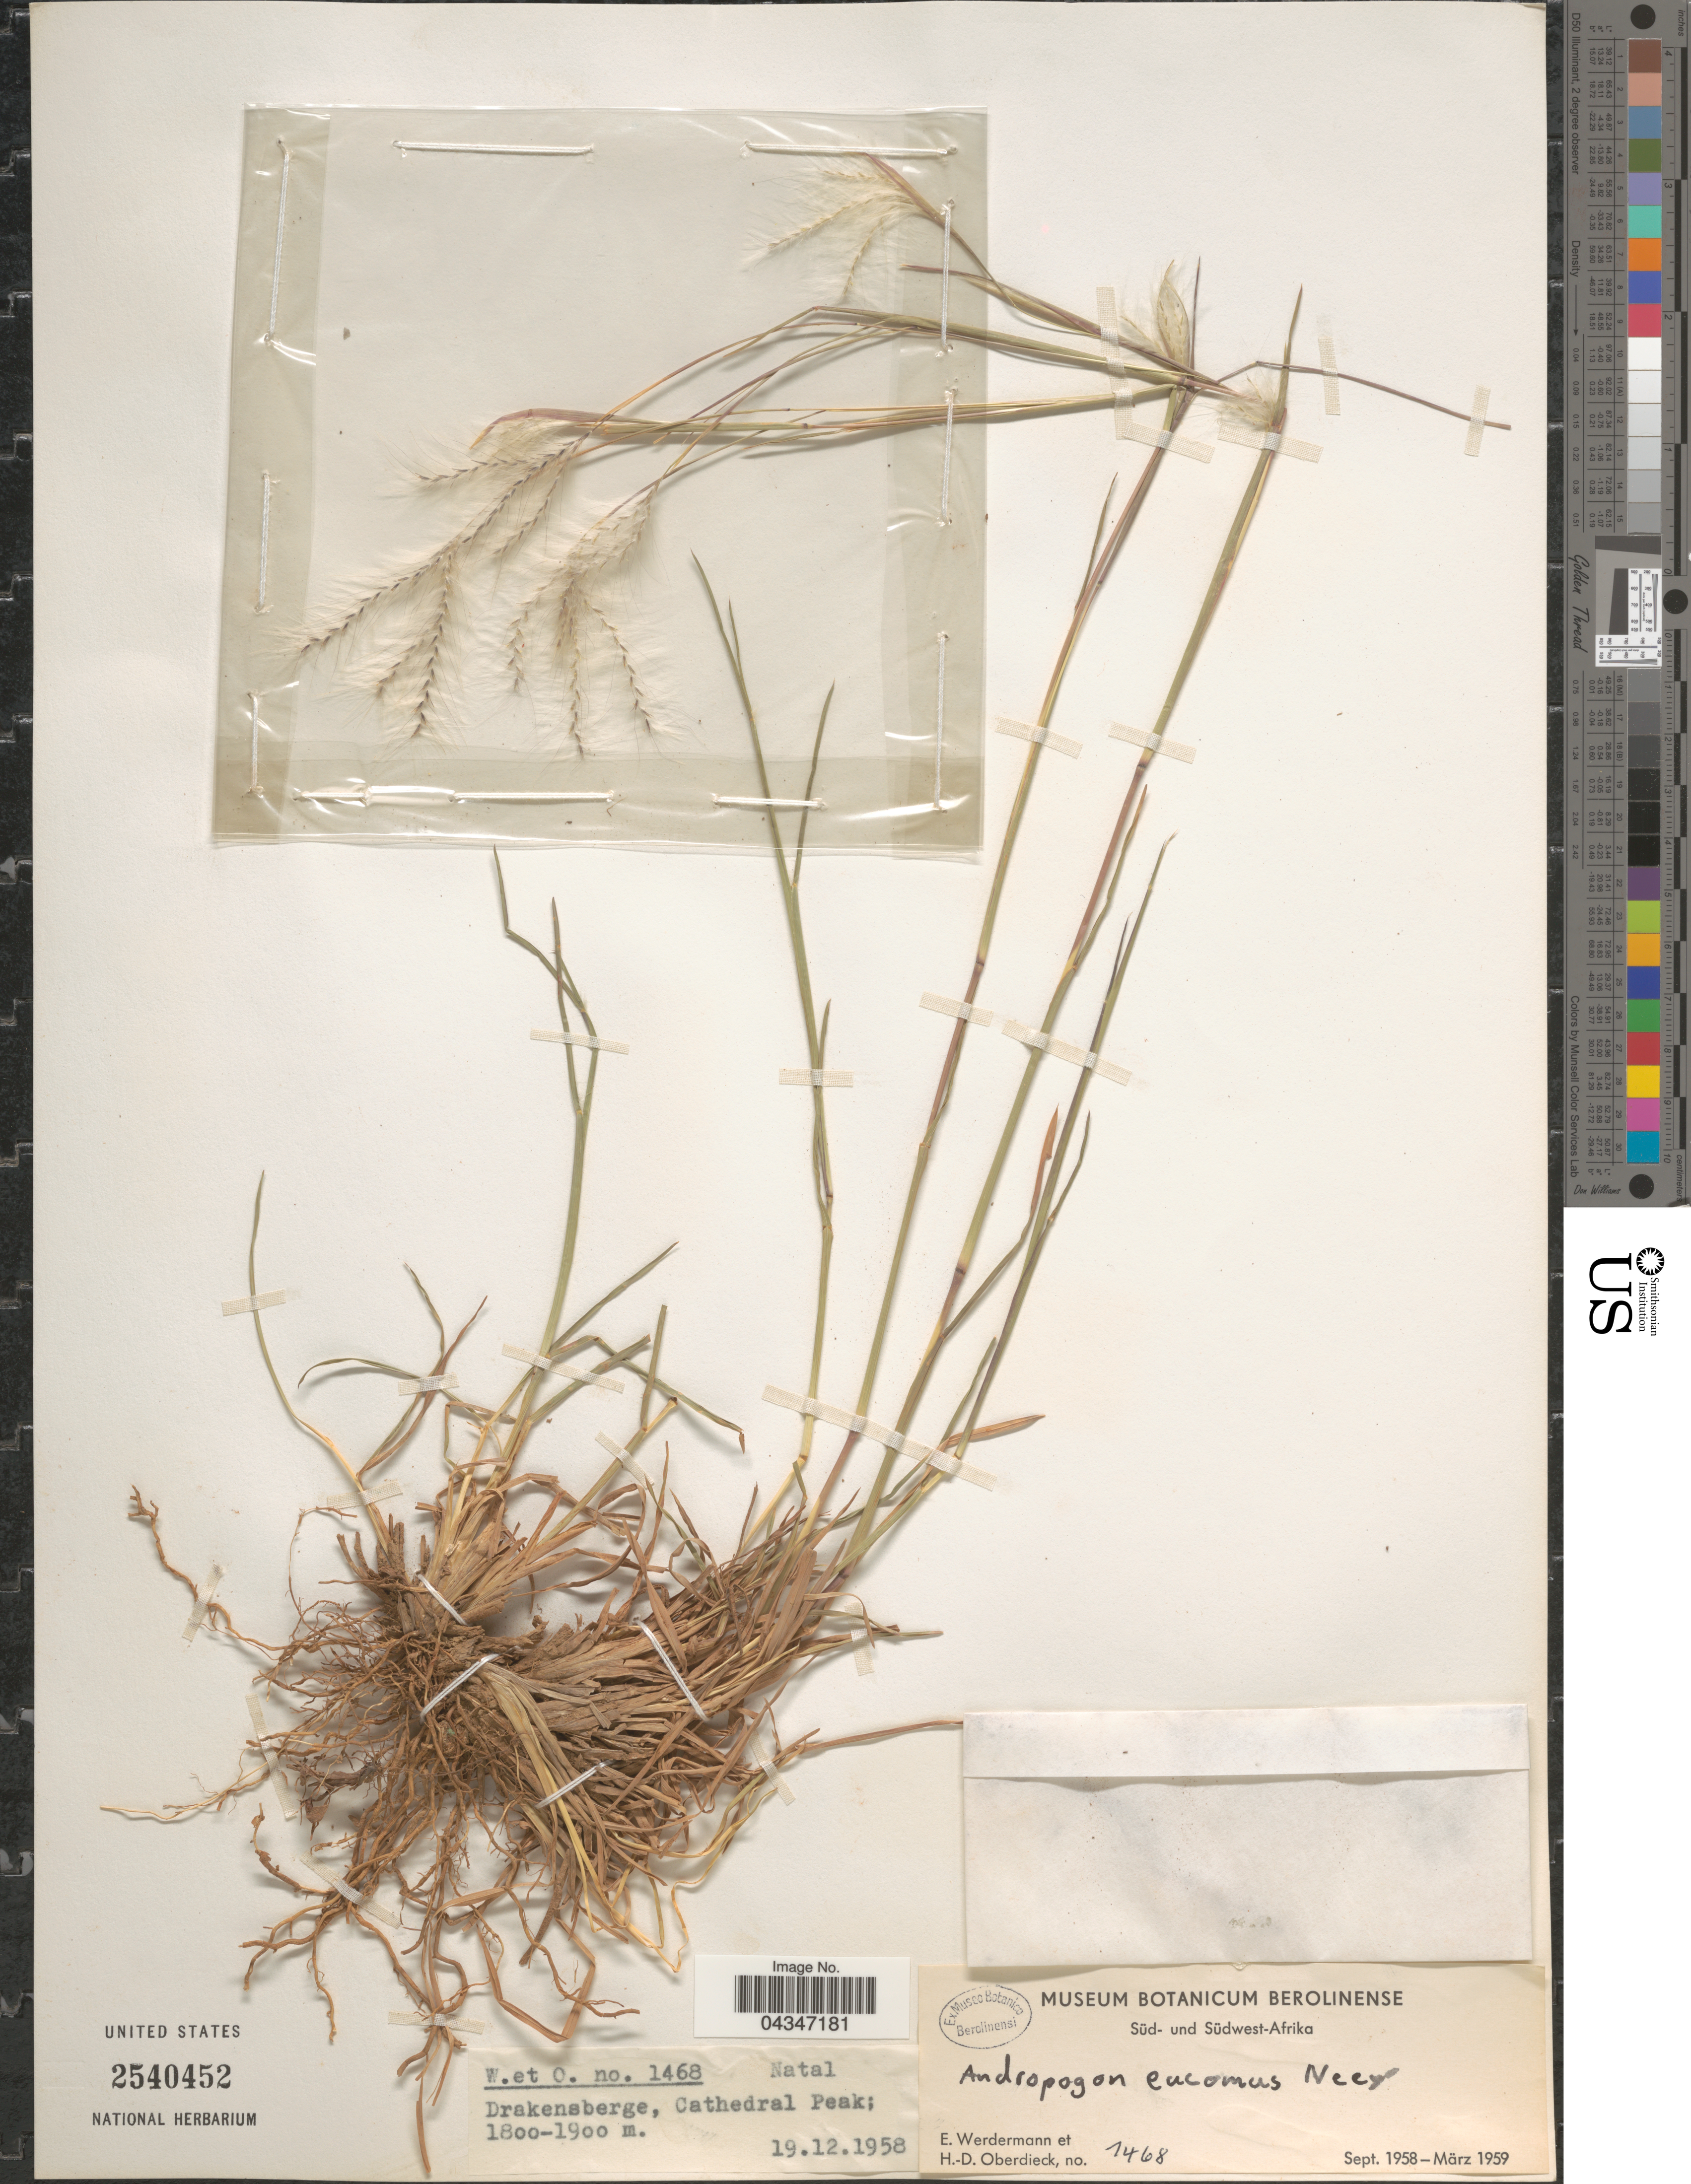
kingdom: Plantae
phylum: Tracheophyta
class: Liliopsida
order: Poales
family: Poaceae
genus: Andropogon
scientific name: Andropogon eucomus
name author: Nees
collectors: E. Werdermann & H. Oberdieck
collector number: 1468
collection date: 1958-12-19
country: South Africa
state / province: KwaZulu-Natal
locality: Natal. Drakensberge, Cathedral Peak.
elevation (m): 1800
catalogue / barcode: US 2540452